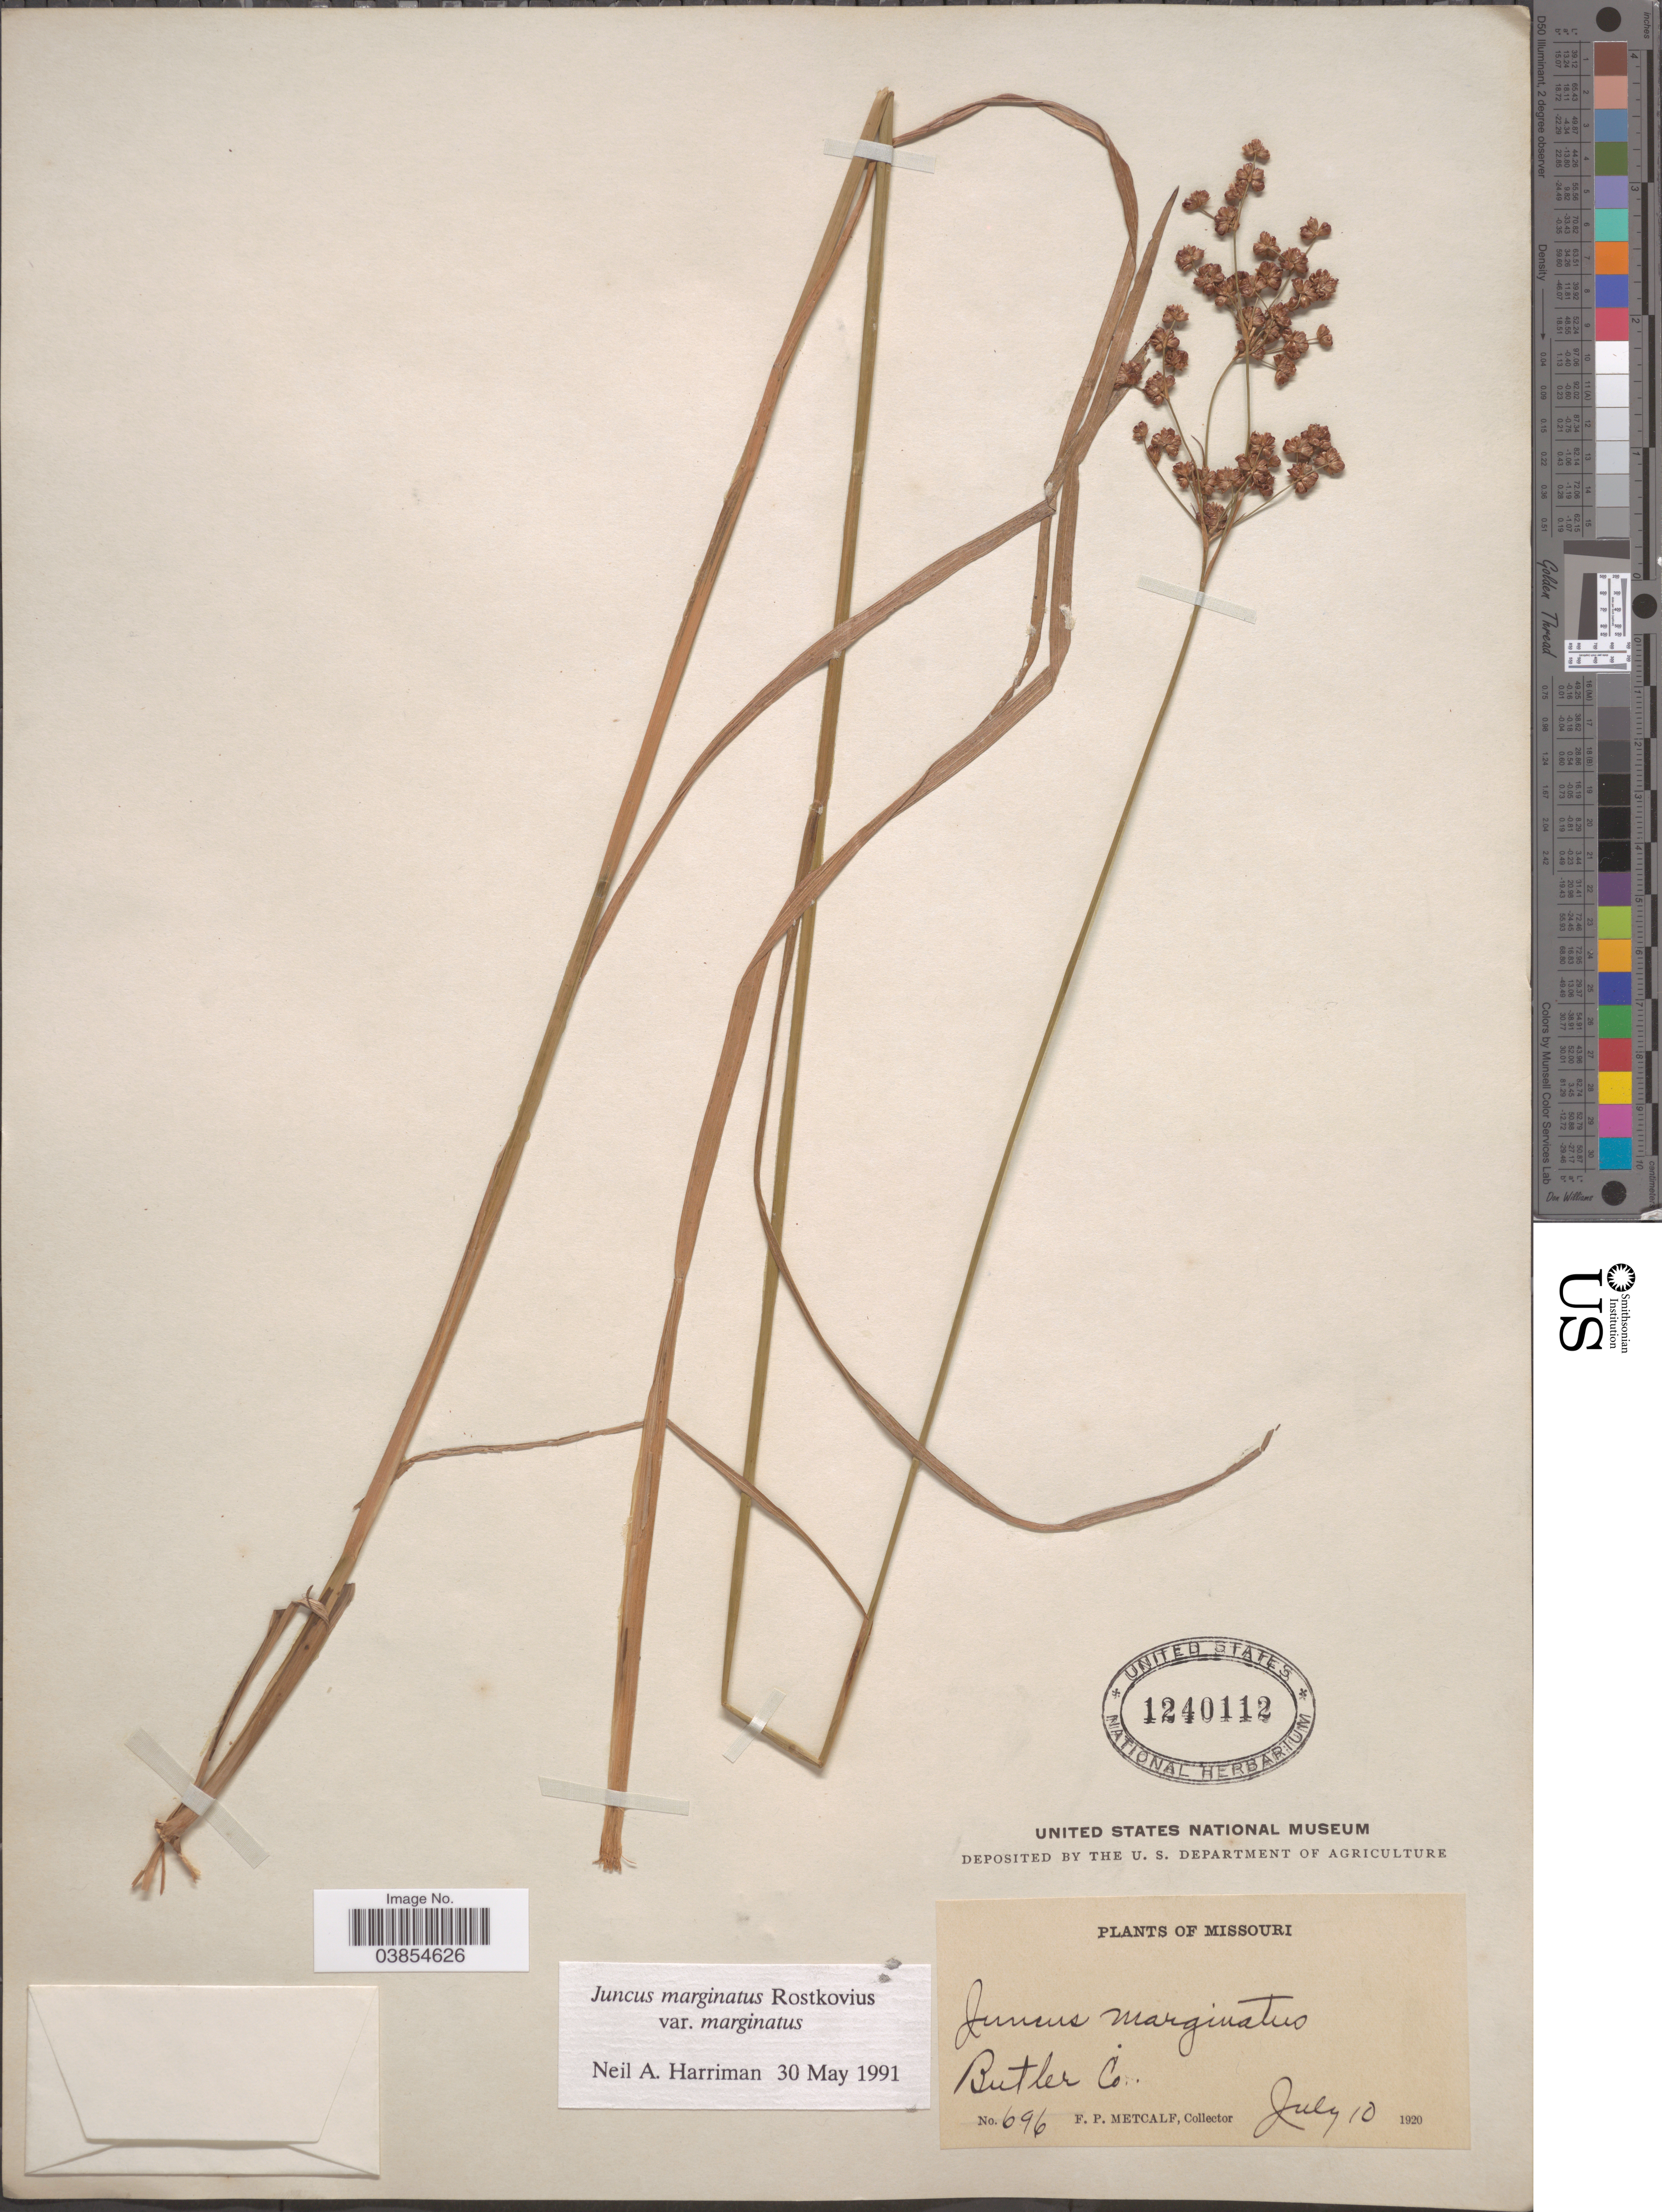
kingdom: Plantae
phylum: Tracheophyta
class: Liliopsida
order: Poales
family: Juncaceae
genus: Juncus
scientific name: Juncus marginatus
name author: Rostk.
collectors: F. Metcalf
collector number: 696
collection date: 1920-07-10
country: United States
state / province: Missouri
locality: Butler Co.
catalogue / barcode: US 1240112